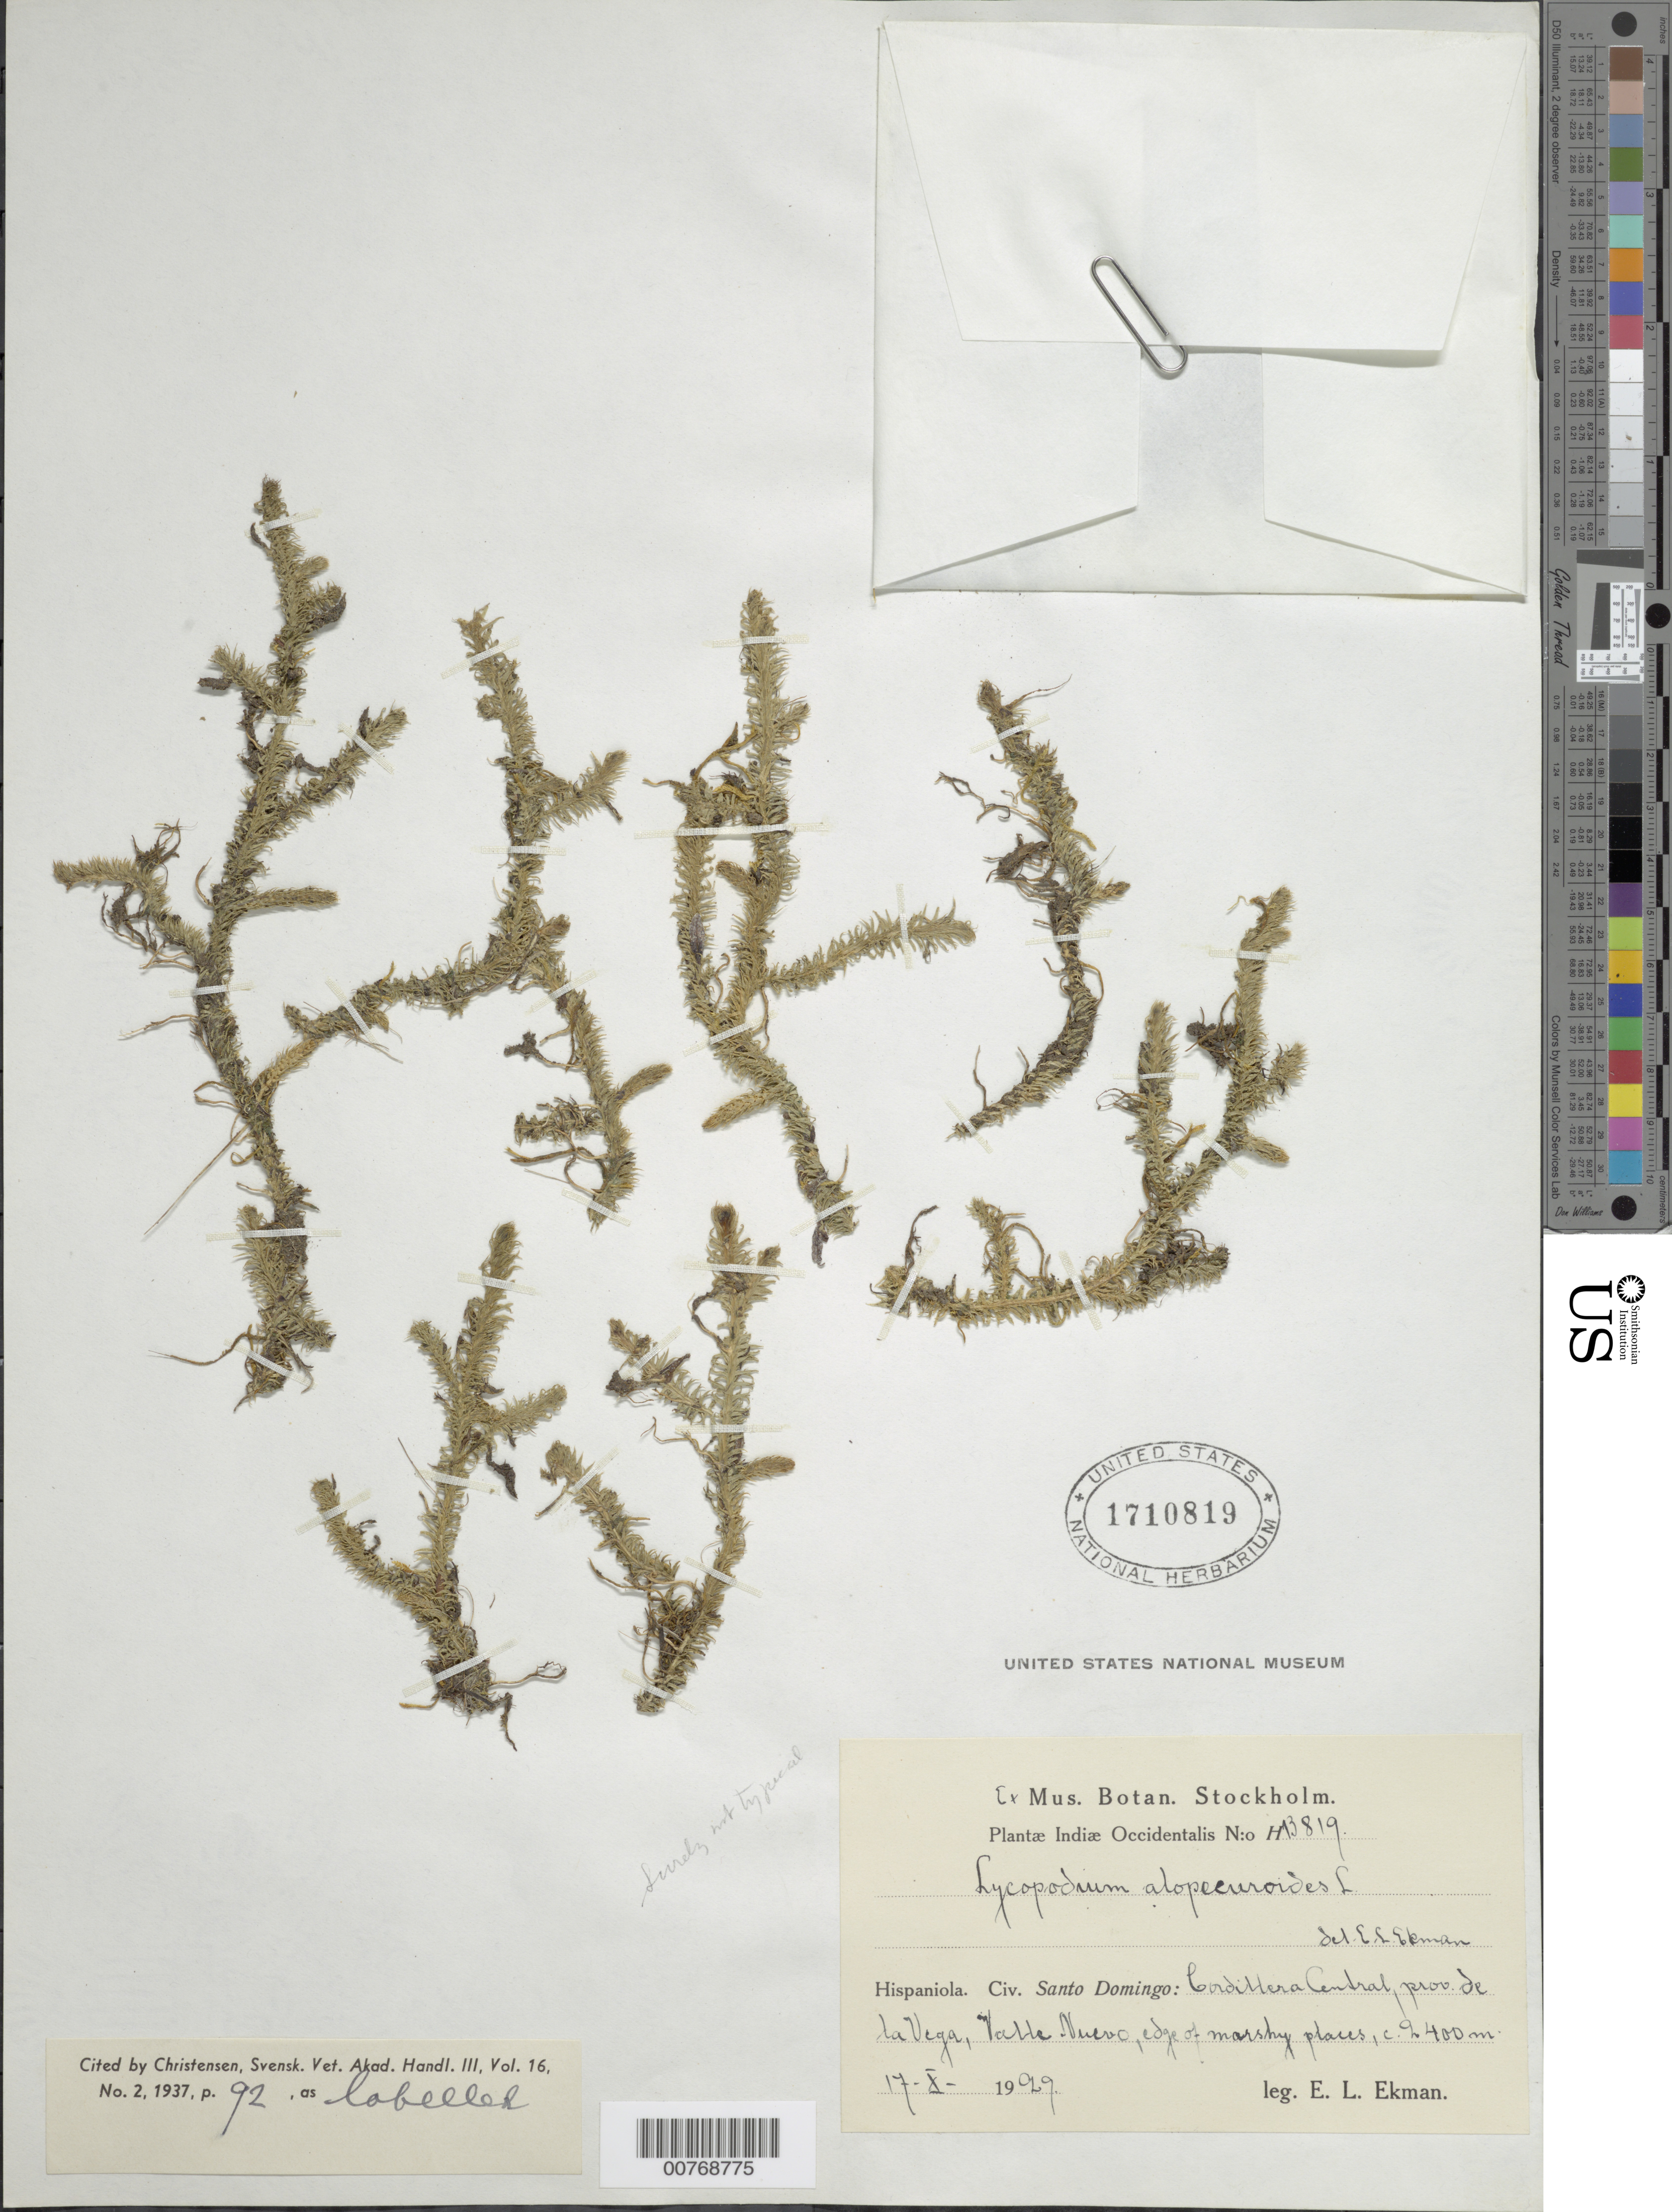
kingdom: Plantae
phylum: Tracheophyta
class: Lycopodiopsida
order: Lycopodiales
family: Lycopodiaceae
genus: Pseudolycopodiella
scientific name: Pseudolycopodiella meridionalis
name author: (Underw. & F.E. Lloyd) Holub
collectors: E. L. Ekman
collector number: H 13819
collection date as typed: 17 Oct 1929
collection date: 1929-10-17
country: Dominican Republic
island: Hispaniola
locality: Santo Domingo. Cordillera Central, Provincia de La Vega, Valle Nuevo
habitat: Edge of marshy places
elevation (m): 2400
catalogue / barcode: US 1710819